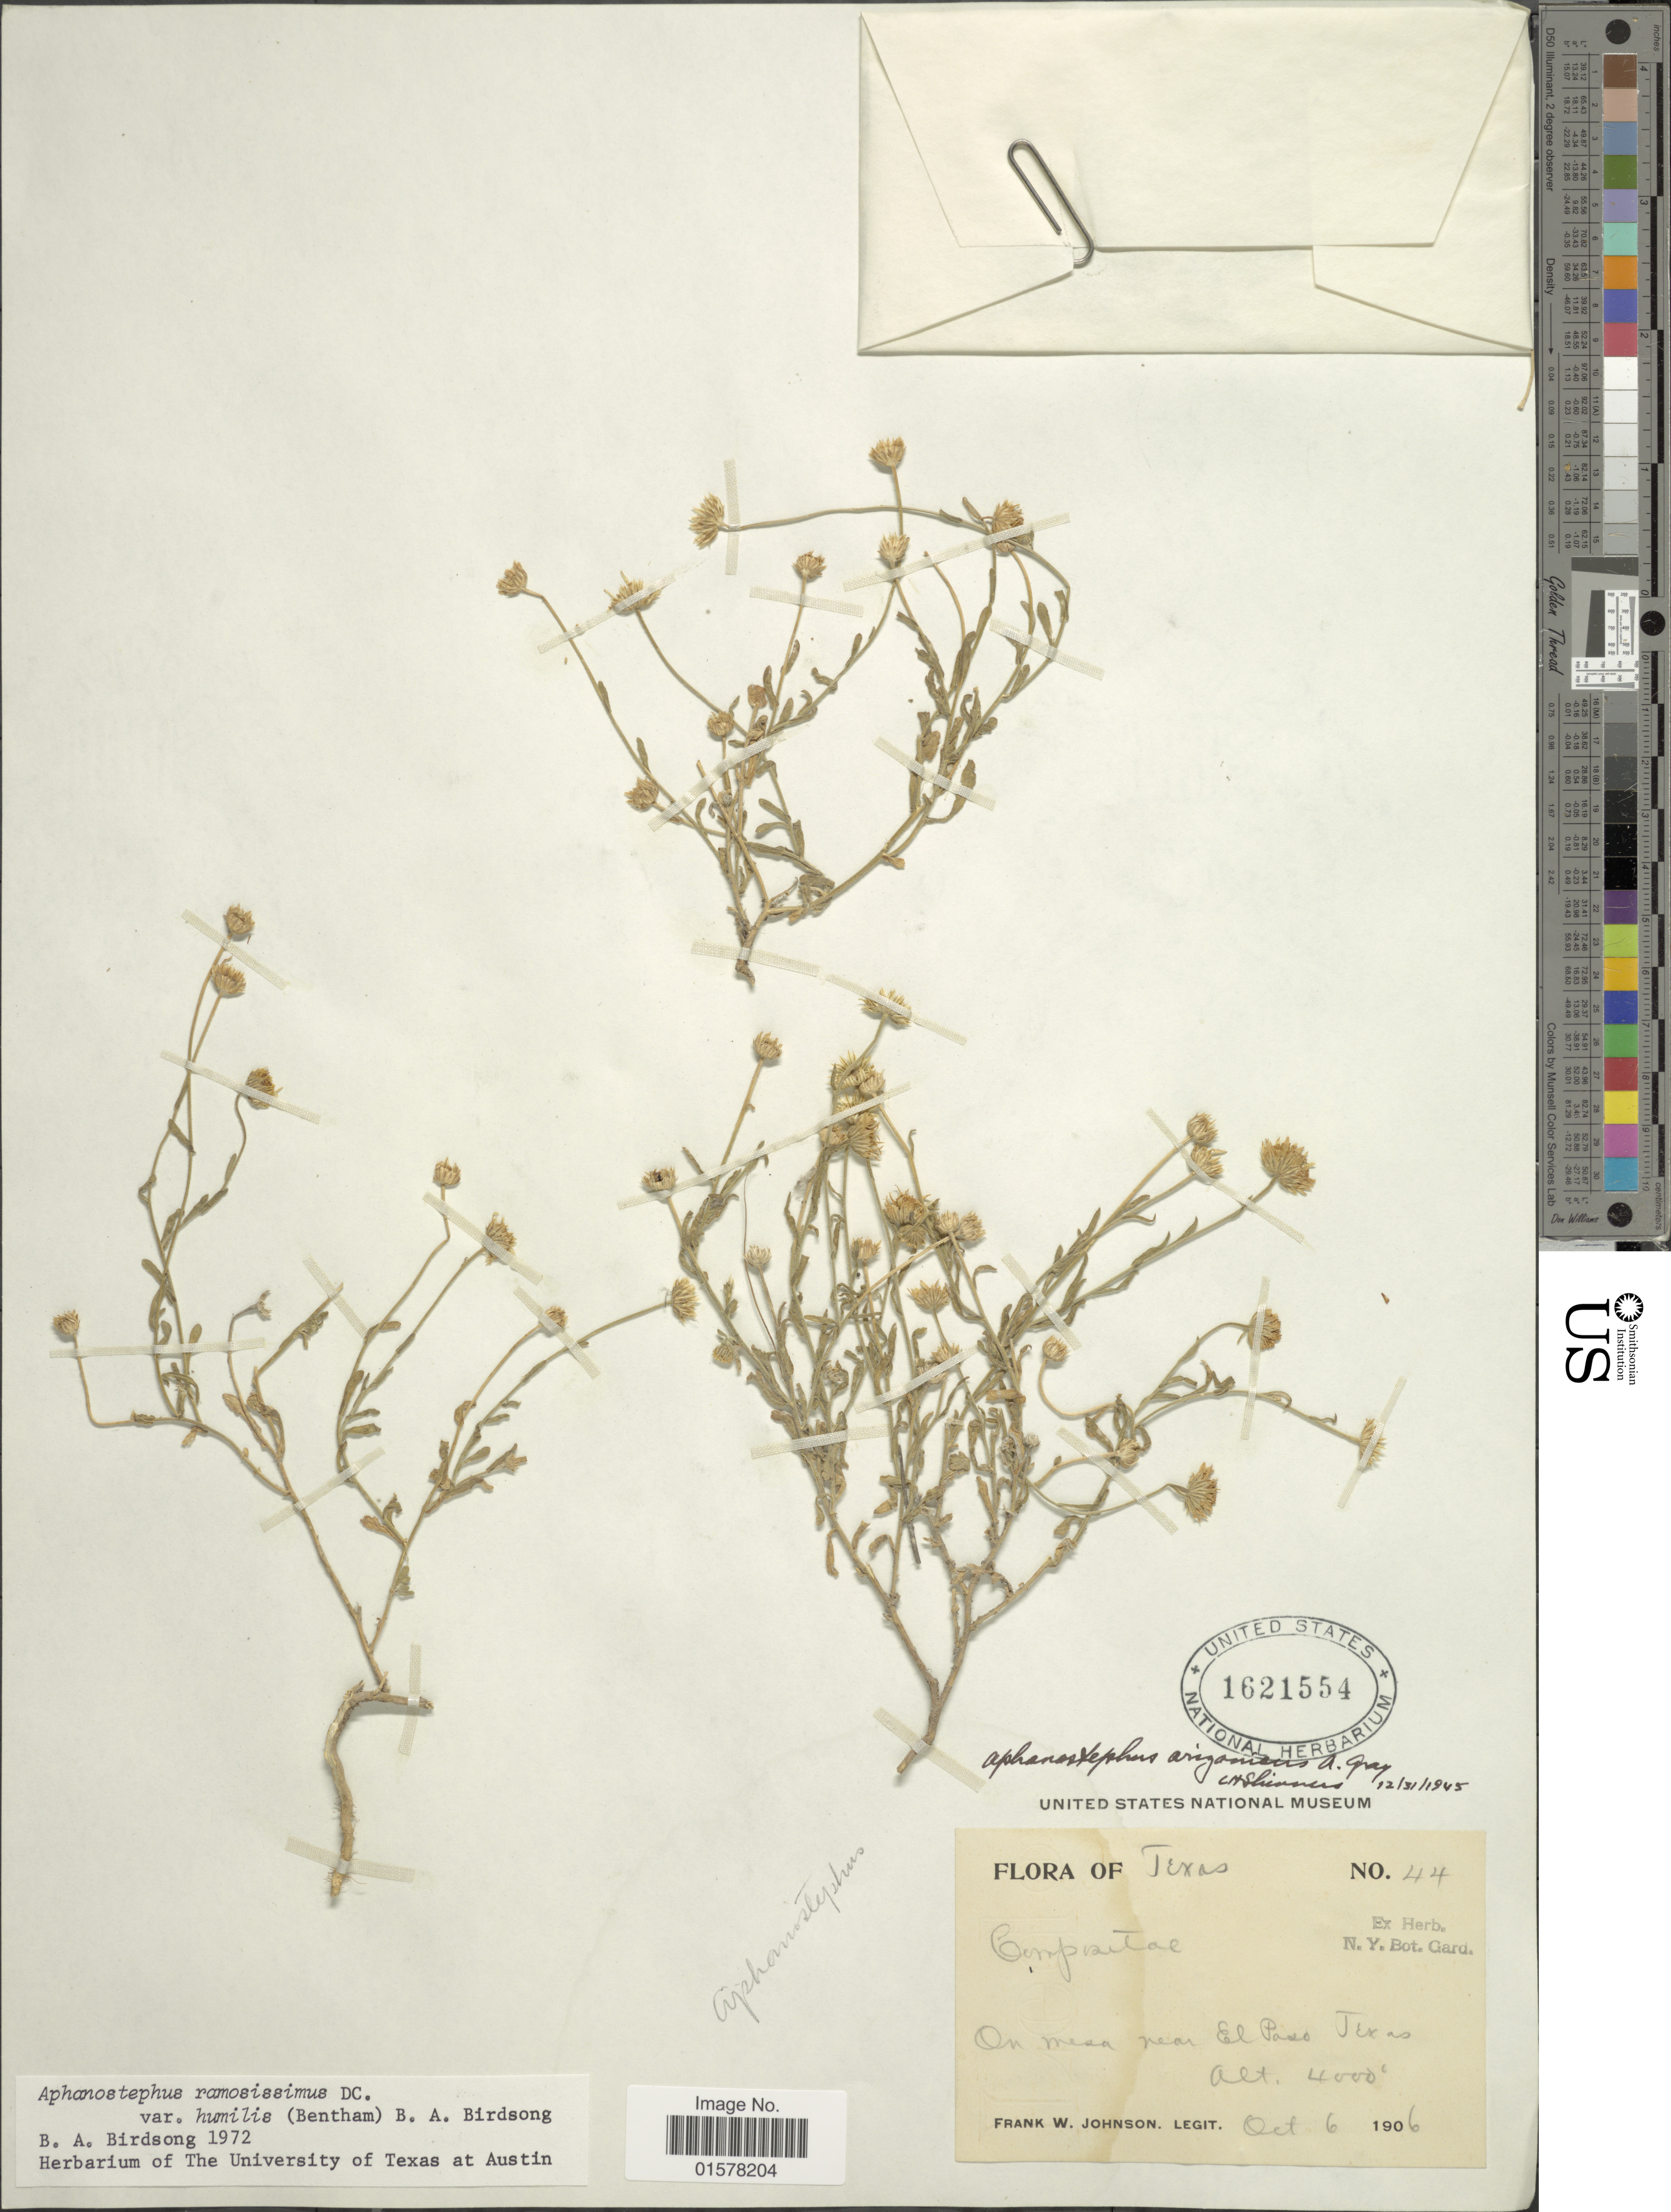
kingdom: Plantae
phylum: Tracheophyta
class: Magnoliopsida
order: Asterales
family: Asteraceae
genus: Aphanostephus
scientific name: Aphanostephus ramosissimus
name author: DC.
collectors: F. W. Johnson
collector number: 44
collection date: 1906-10-06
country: United States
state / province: Texas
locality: On mesa near El Paso.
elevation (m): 1219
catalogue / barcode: US 1621554